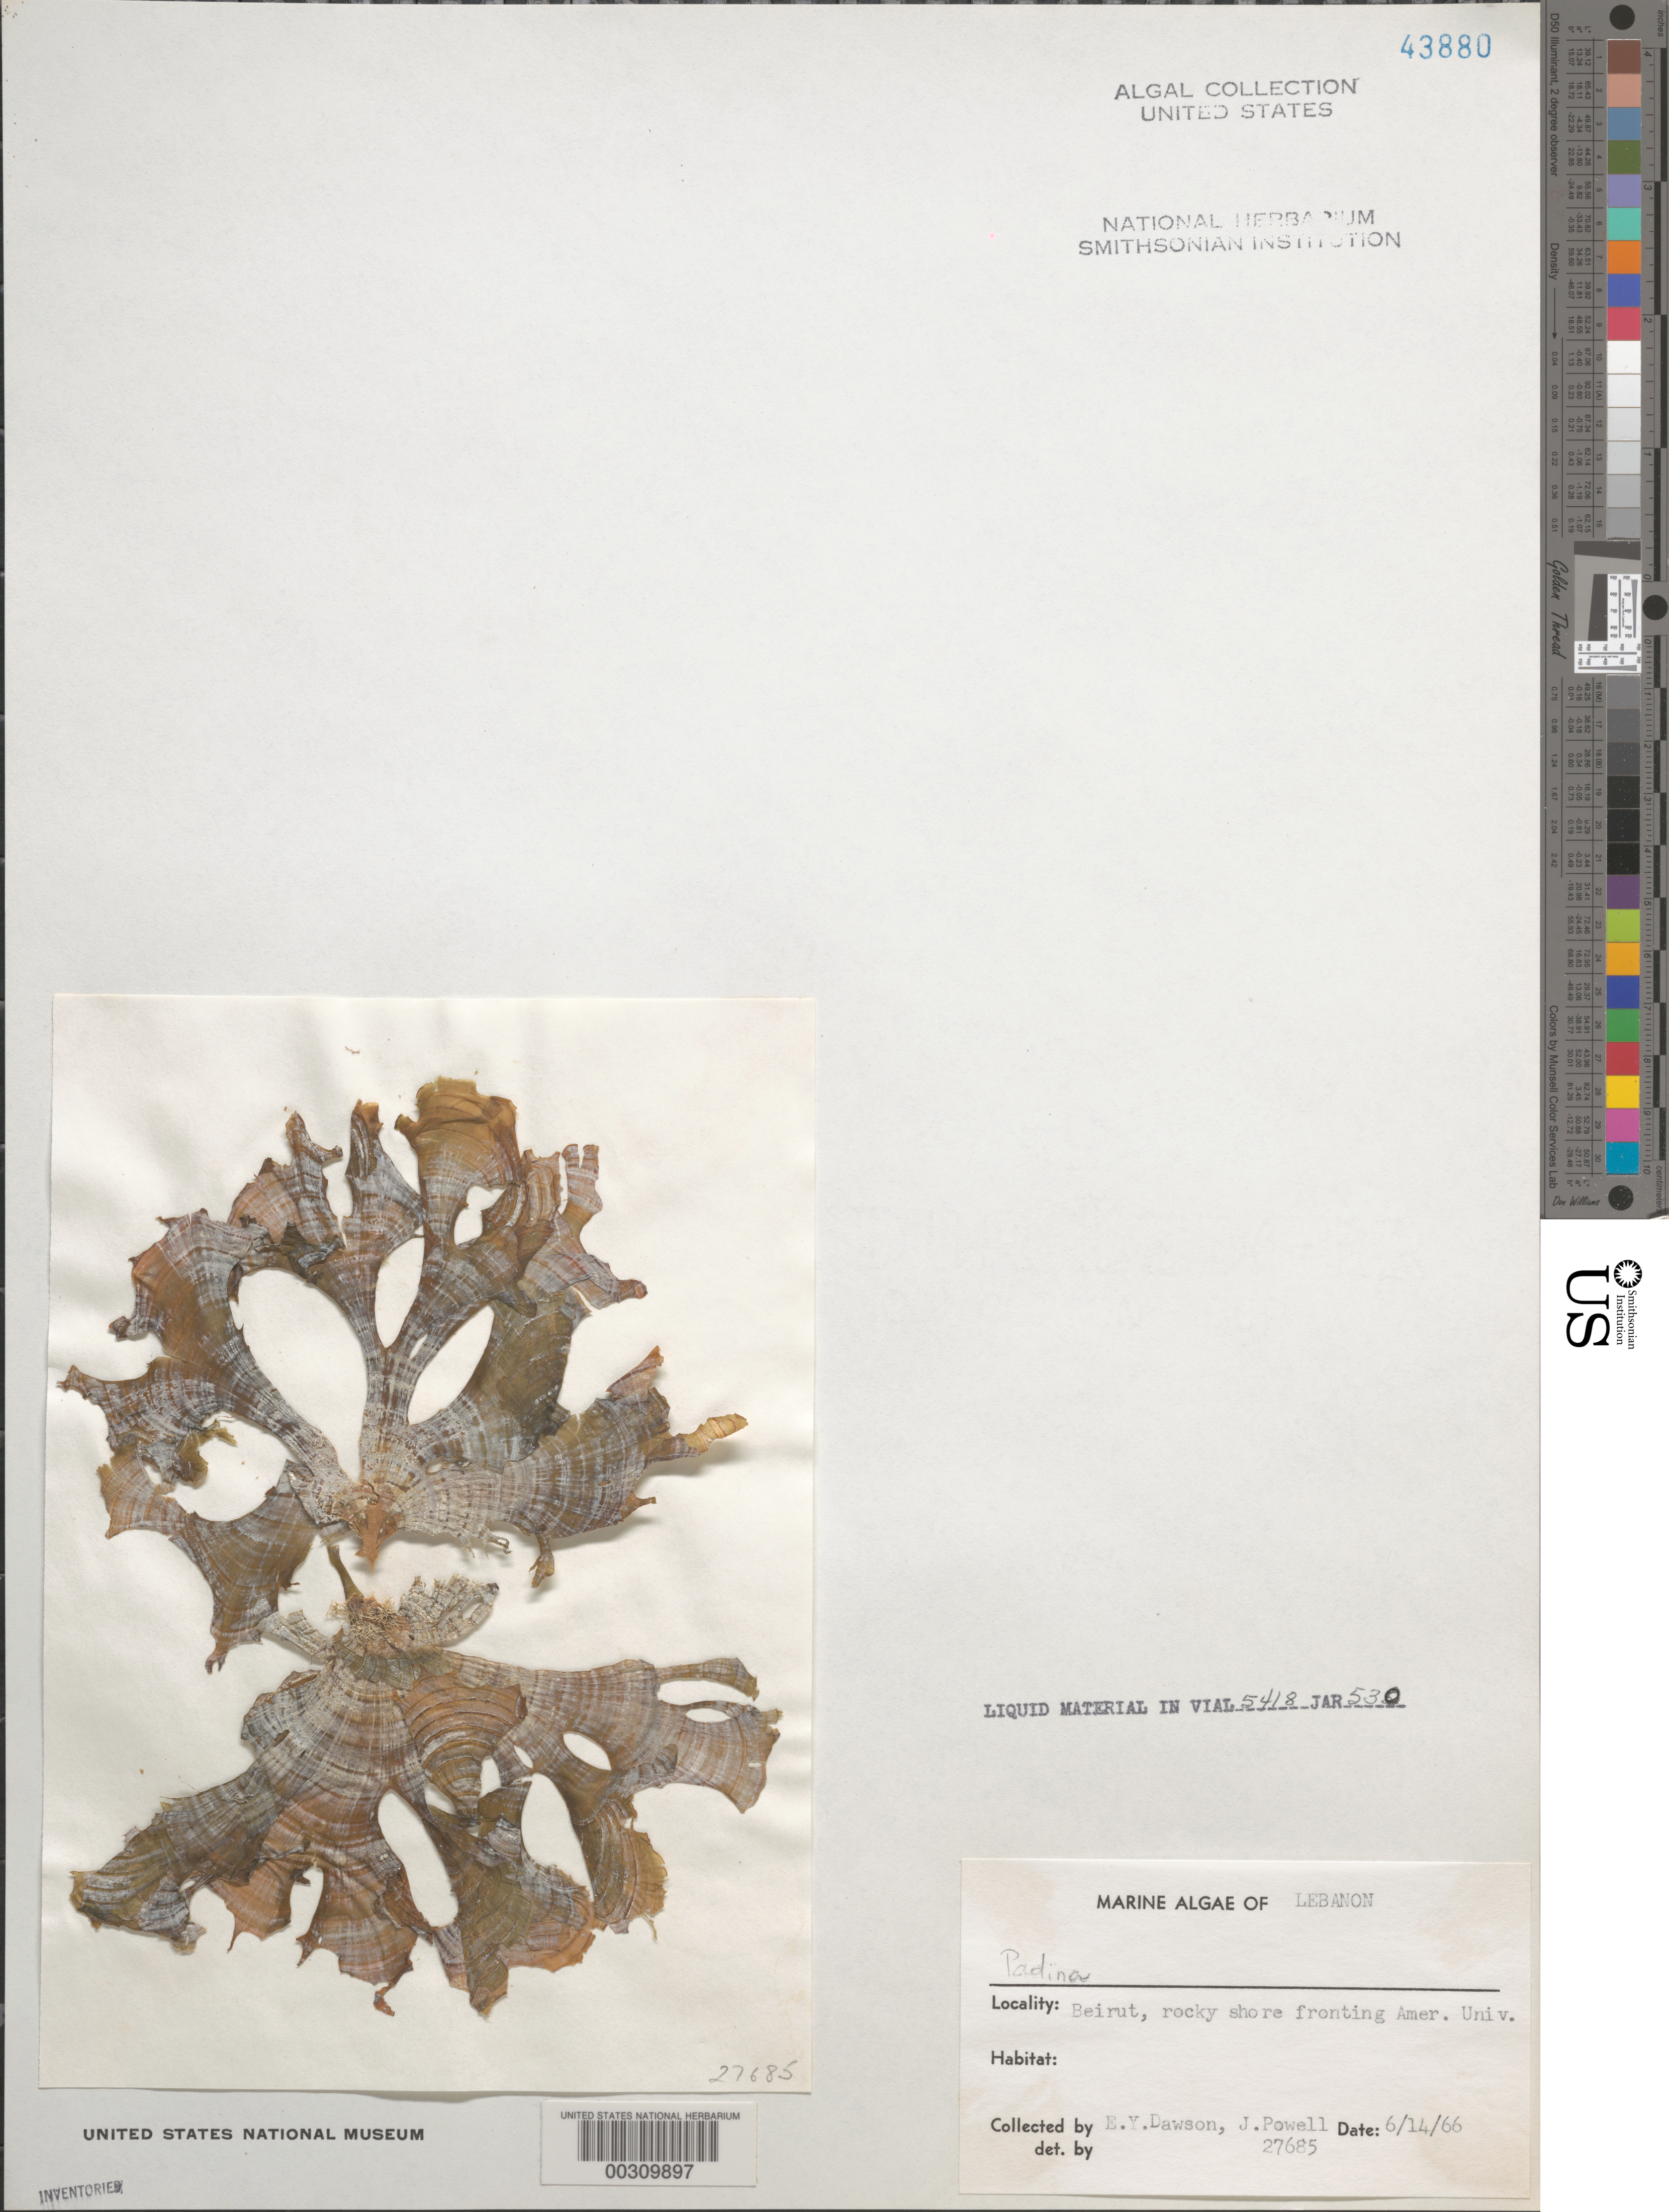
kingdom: Chromista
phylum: Ochrophyta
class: Phaeophyceae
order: Dictyotales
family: Dictyotaceae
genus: Padina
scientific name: Padina sp.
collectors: E. Y. Dawson & J. Powell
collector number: EYD 27685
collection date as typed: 14 Jun 1966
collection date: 1966-06-14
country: Lebanon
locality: Beirut, American University shore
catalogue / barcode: US 43880